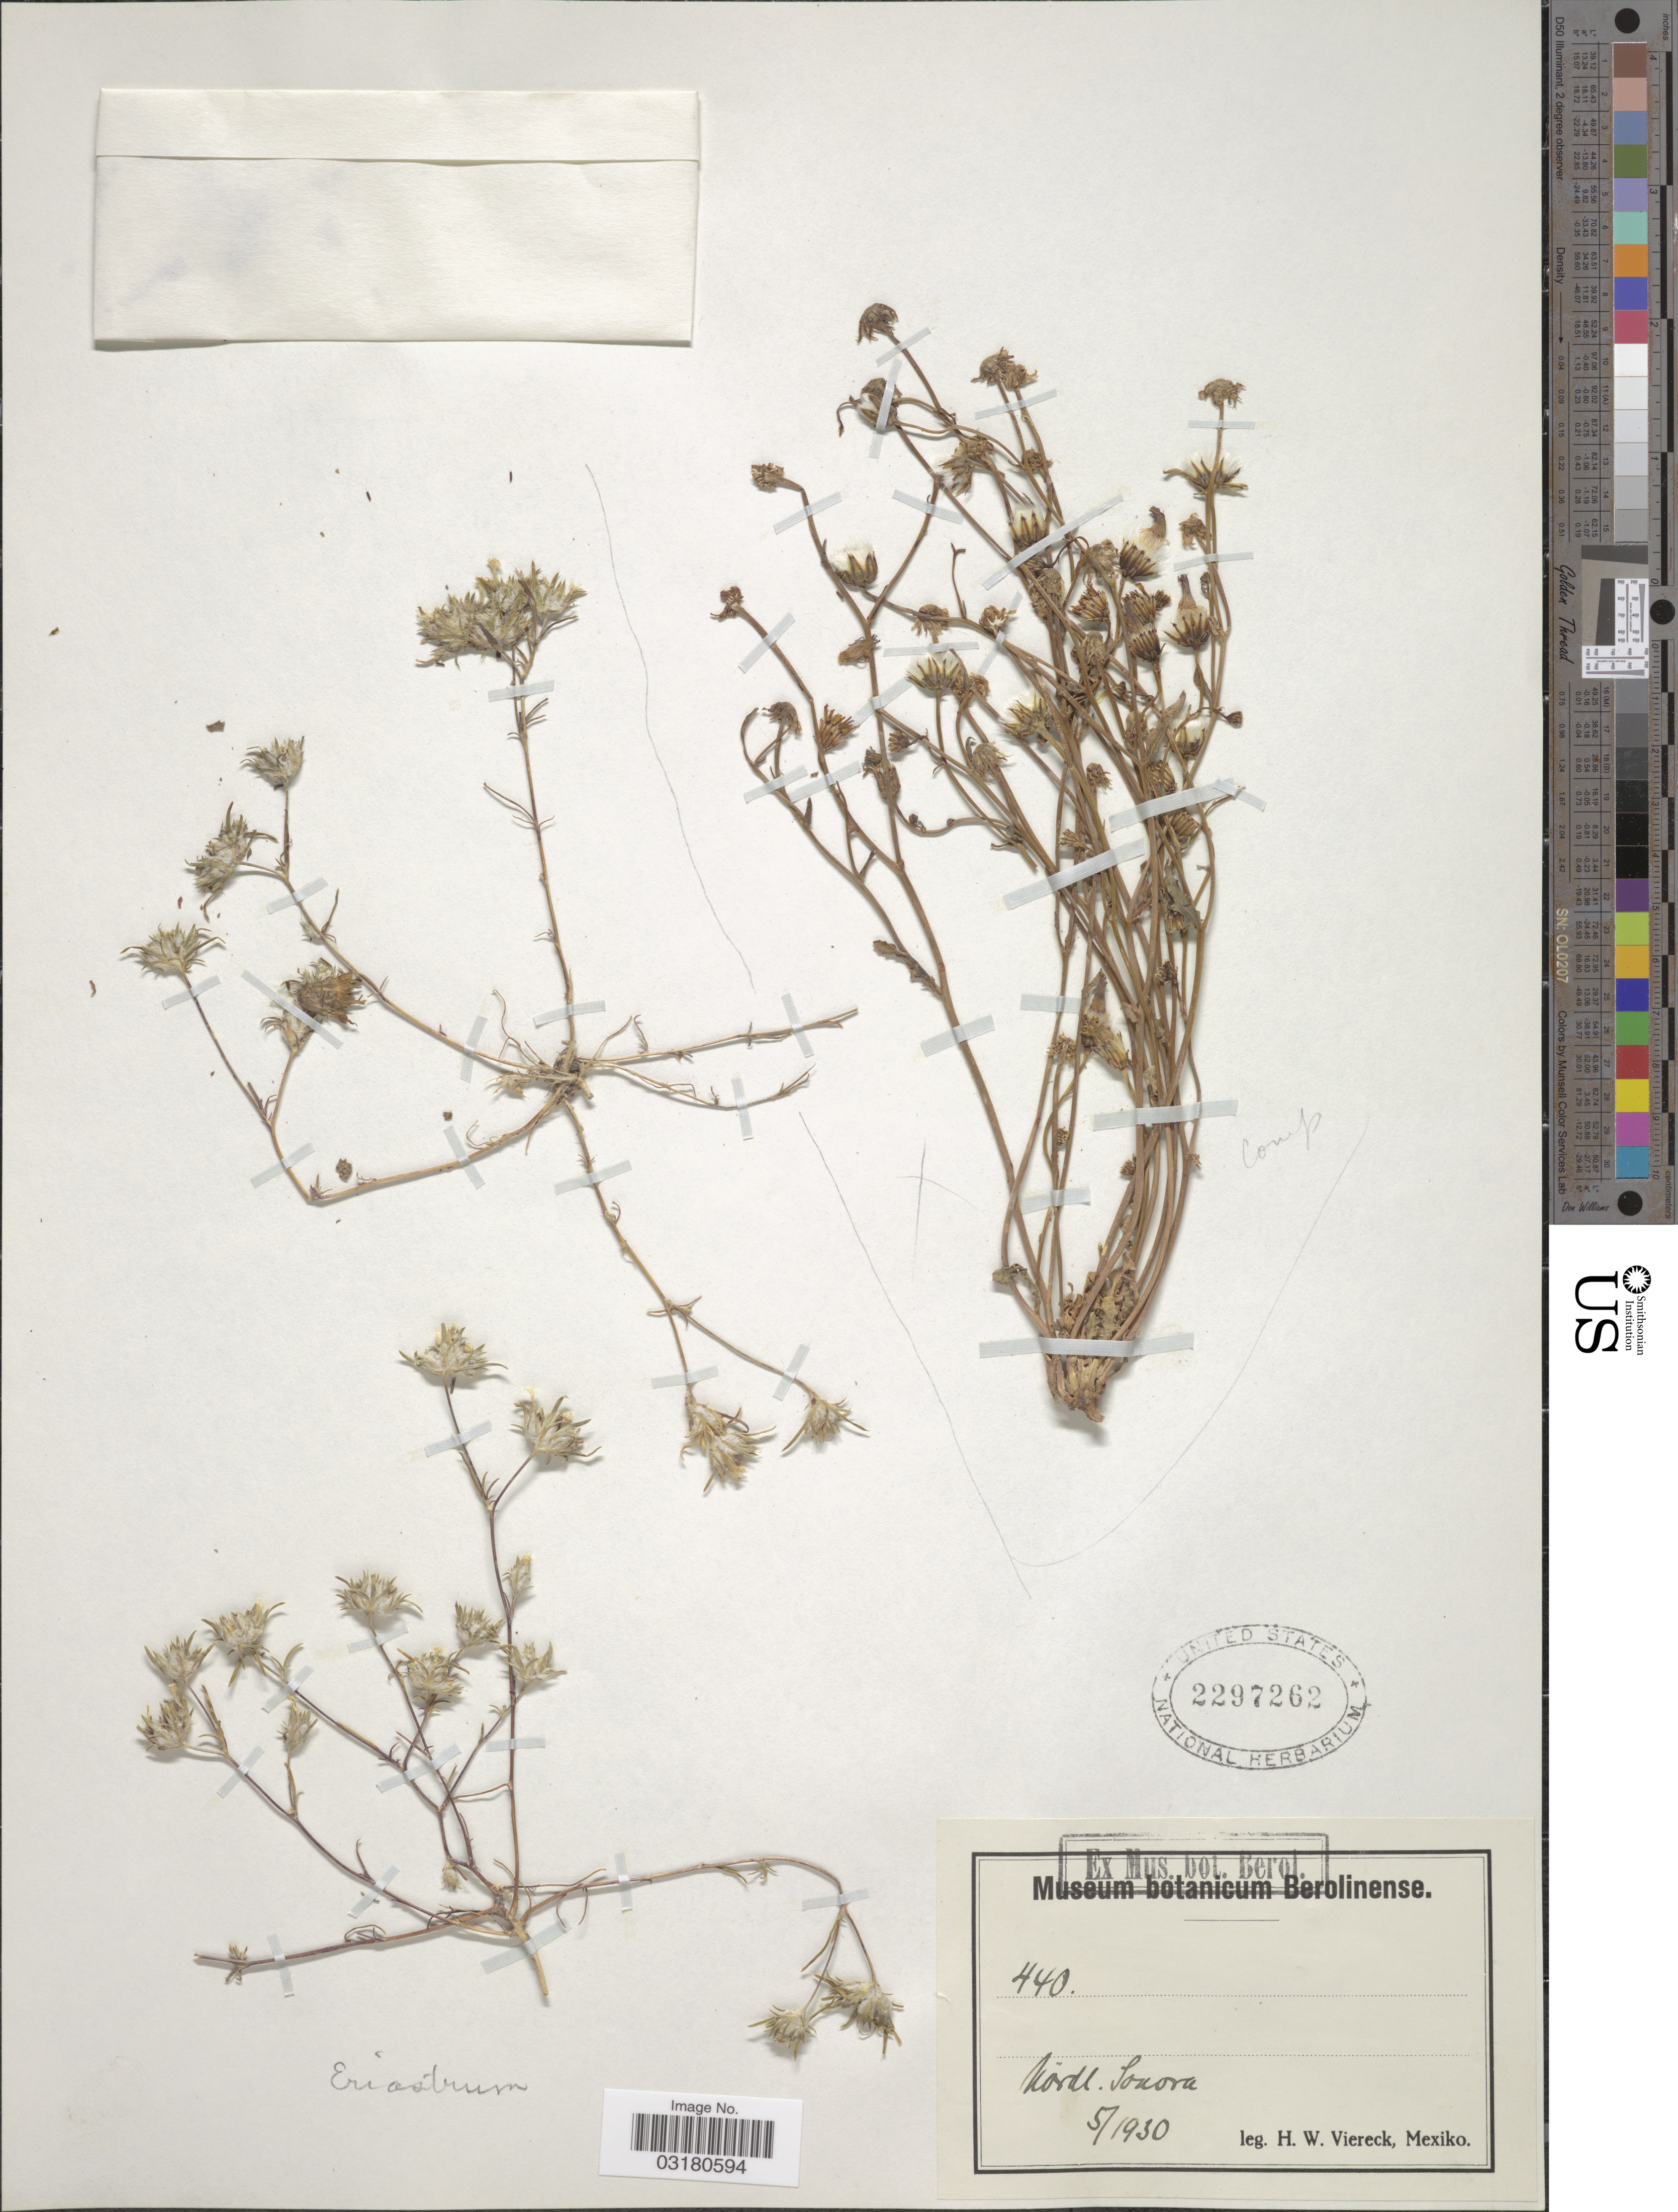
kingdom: Plantae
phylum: Tracheophyta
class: Magnoliopsida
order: Ericales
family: Polemoniaceae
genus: Eriastrum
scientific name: Eriastrum sp.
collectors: H. W. Viereck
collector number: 440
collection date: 1930-05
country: Mexico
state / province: Sonora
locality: Nördl. Sonora.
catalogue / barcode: US 2297262